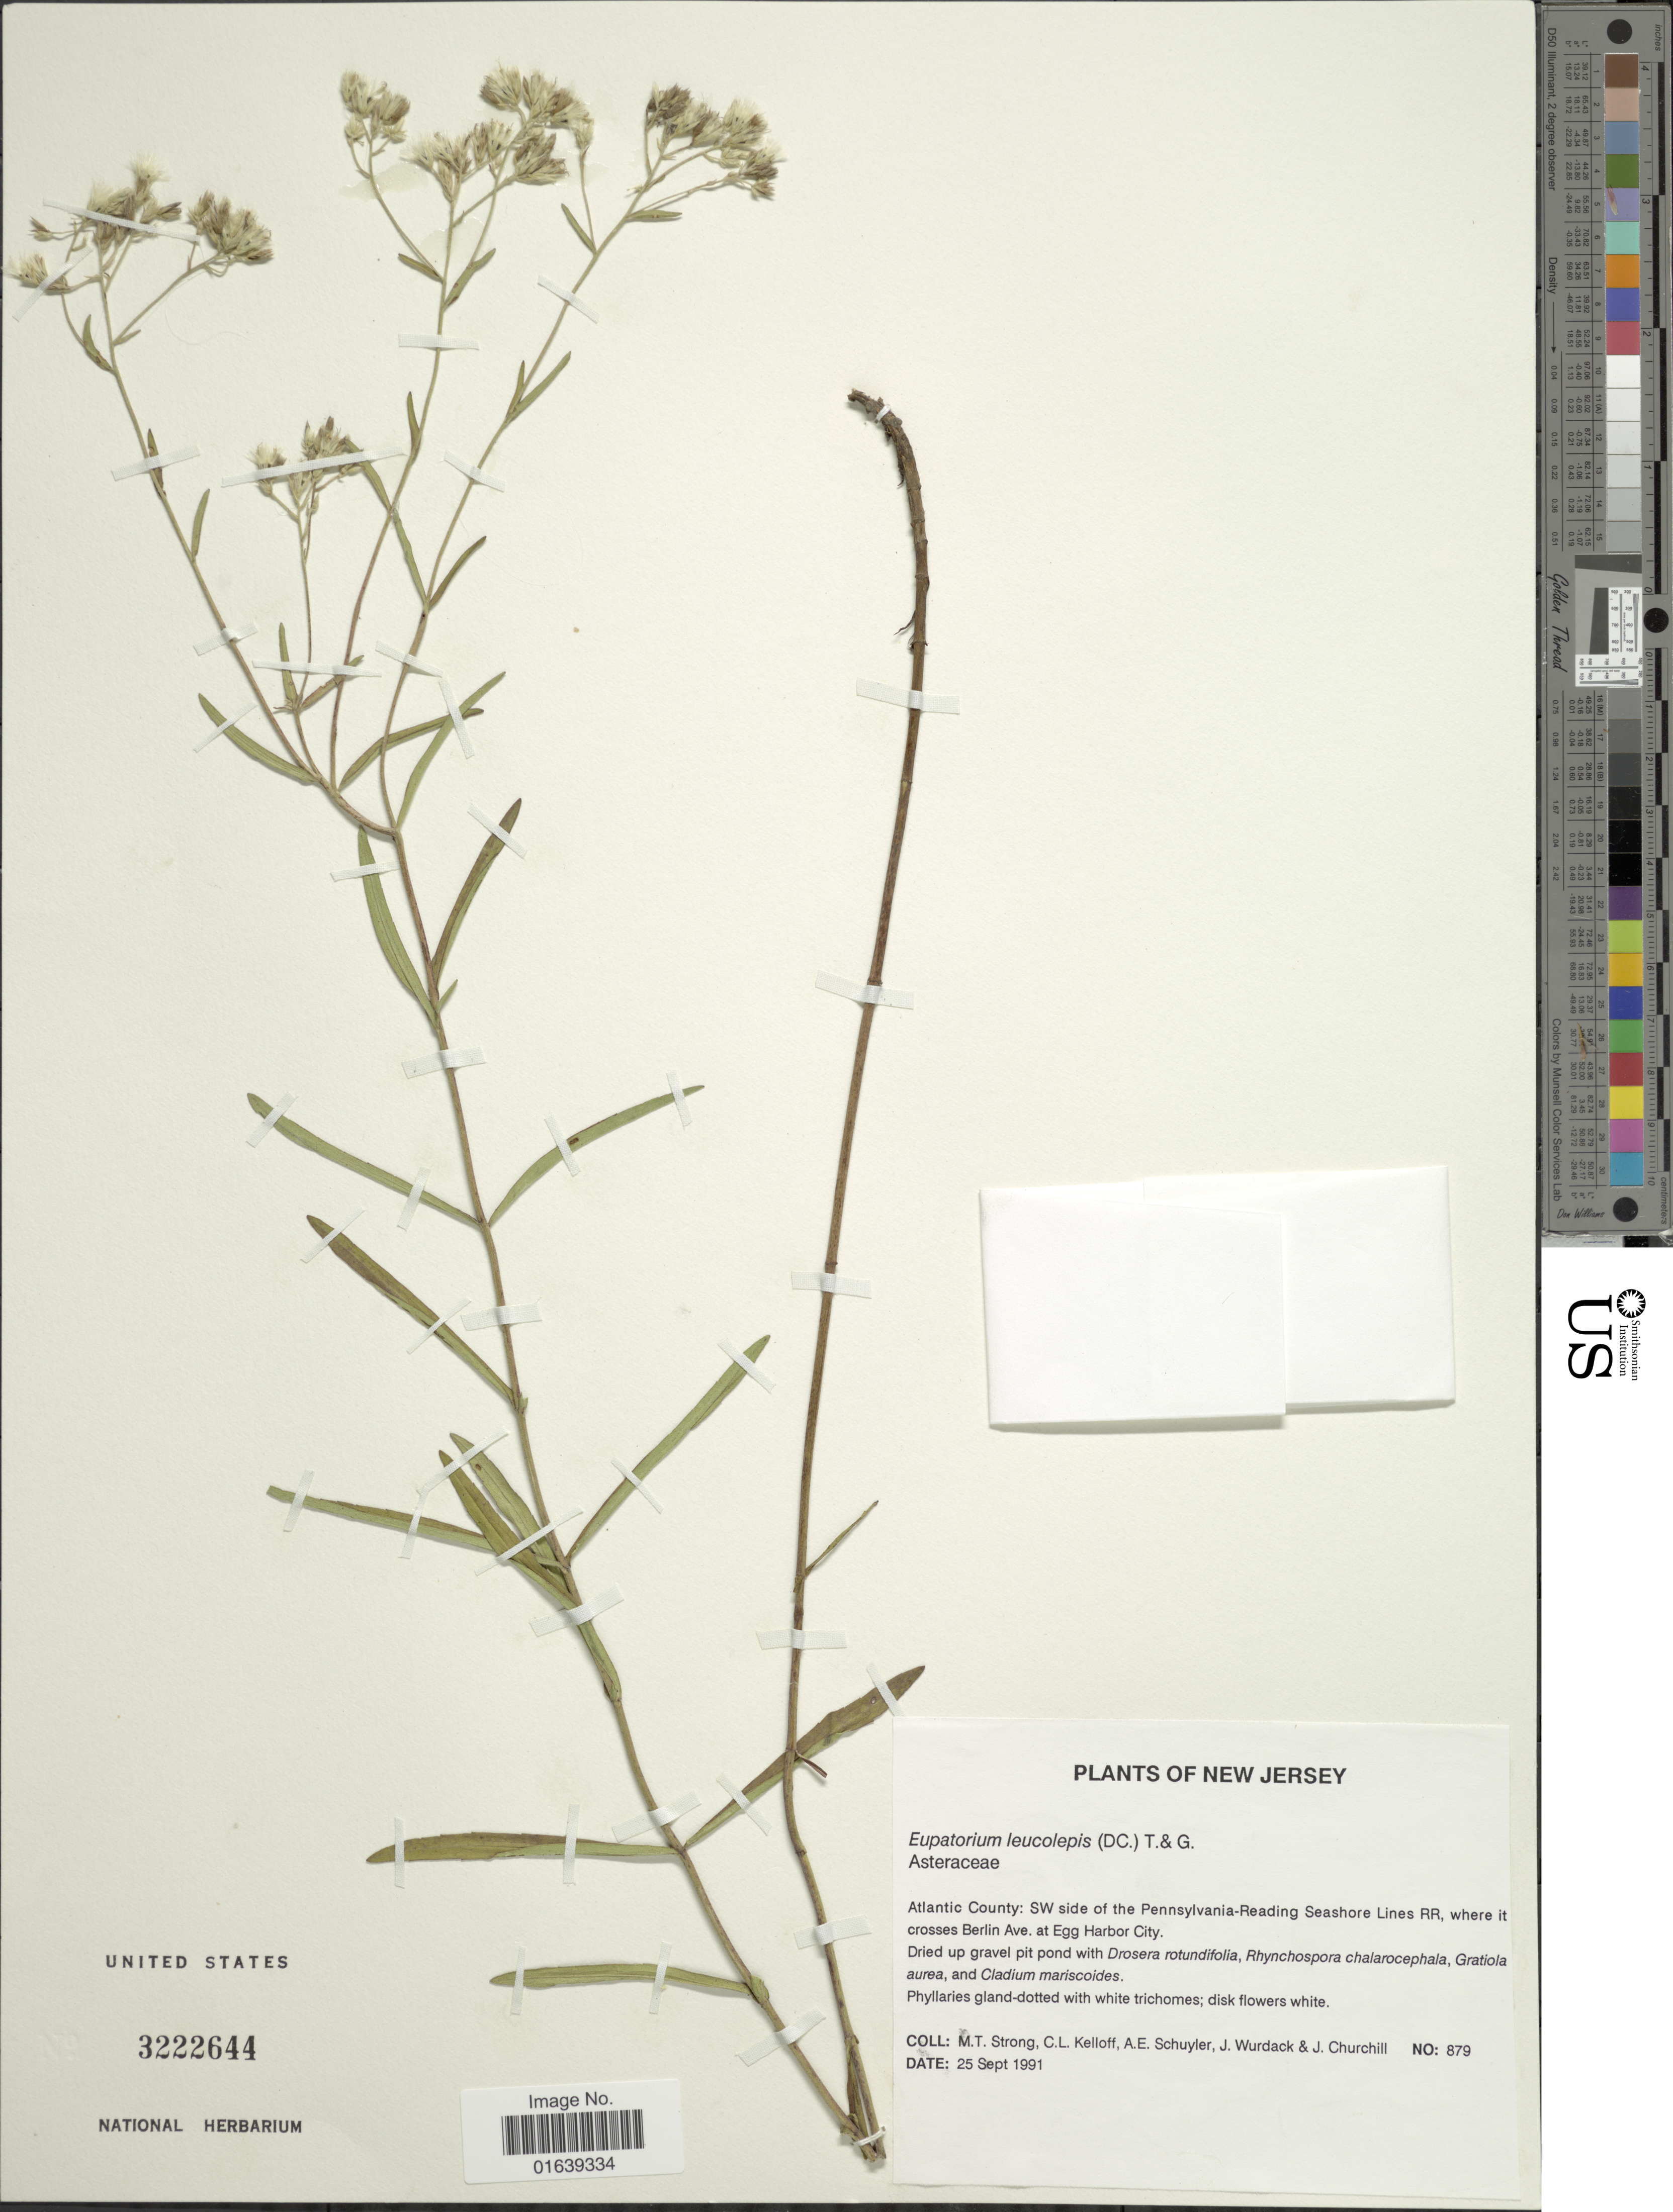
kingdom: Plantae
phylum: Tracheophyta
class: Magnoliopsida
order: Asterales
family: Asteraceae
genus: Eupatorium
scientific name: Eupatorium leucolepis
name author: (DC.) Torr. & A. Gray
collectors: M. T. Strong, C. L. Kelloff, A. Schuyler, J. J. Wurdack & J. Churchill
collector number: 879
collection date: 1991-09-25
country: United States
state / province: New Jersey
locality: New Jersey. Atlantic County: SW side of the Pennsylvania-Reading Seashore Lines RR, where it crosses Berlin Ave. at Egg Harbor City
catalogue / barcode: US 3222644